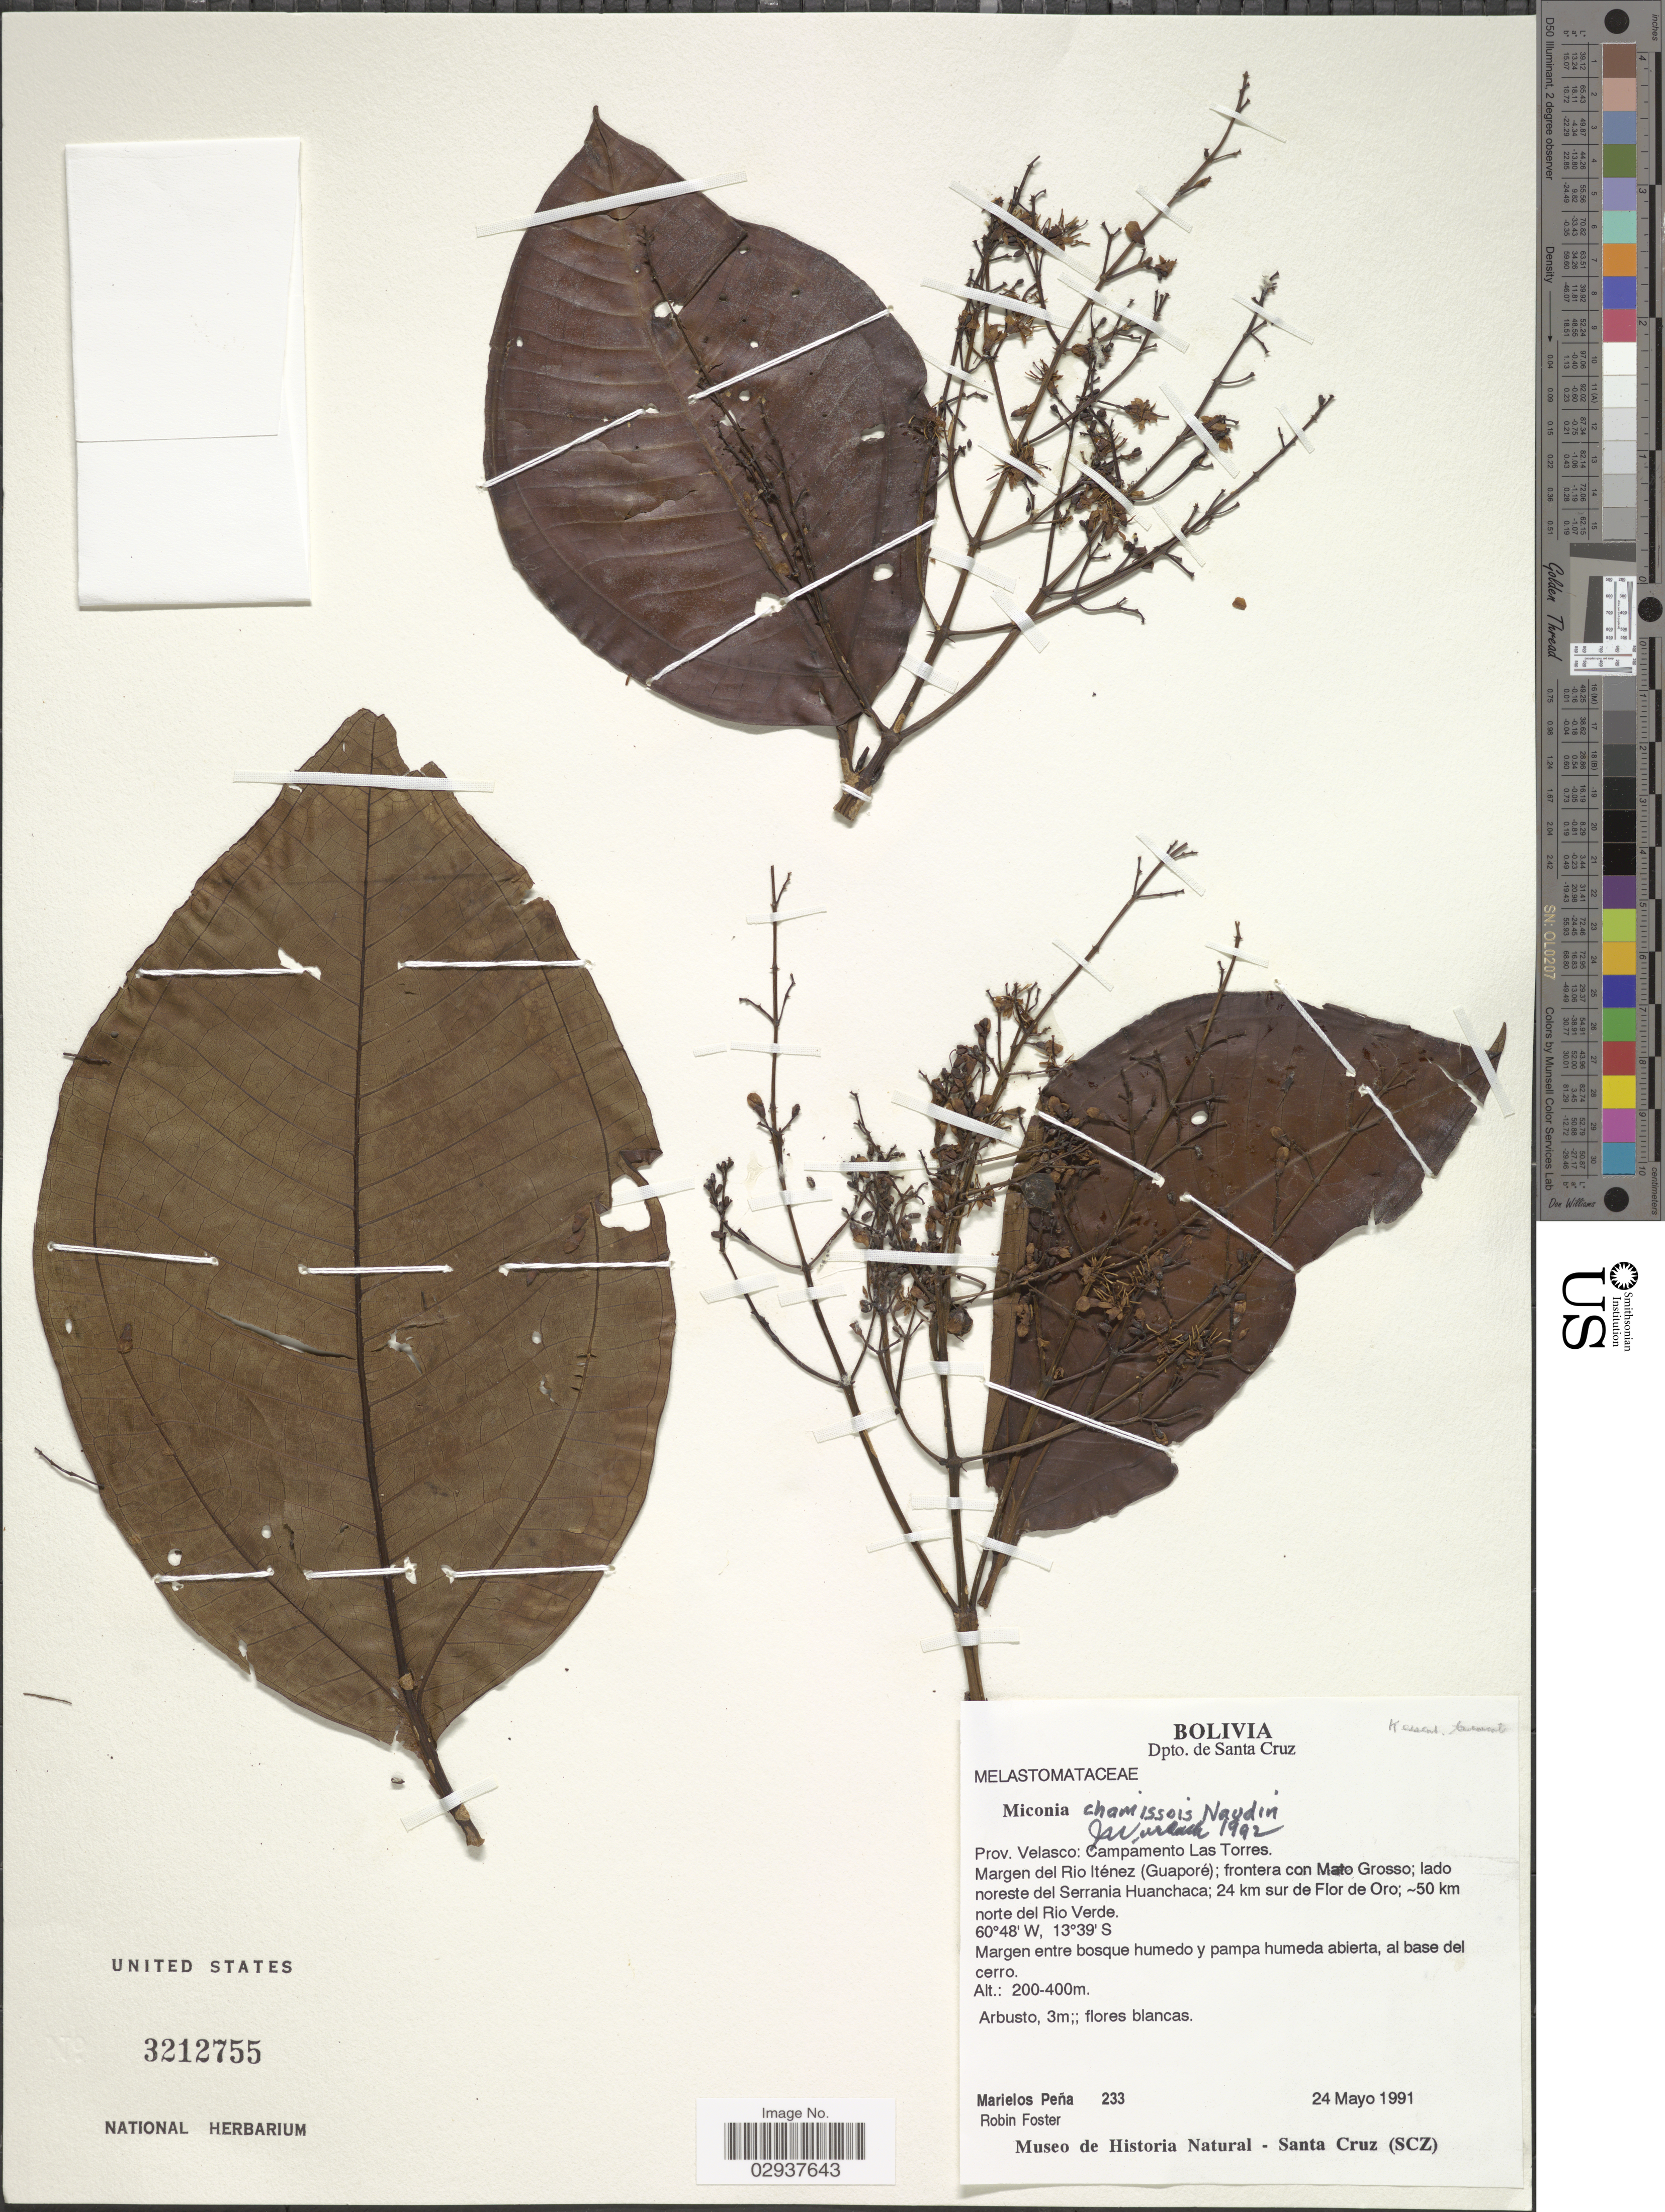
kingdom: Plantae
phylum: Tracheophyta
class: Magnoliopsida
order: Myrtales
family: Melastomataceae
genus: Miconia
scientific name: Miconia chamissois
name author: Naudin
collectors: M. Peña & R. B. Foster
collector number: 233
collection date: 1991-05-24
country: Bolivia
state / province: Santa Cruz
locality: Dpto. Santa Cruz. Prov. Velasco: Campamento Las Torres. Margen del Rio Iténez (Guaporé); frontera con Mato Grasso; lado noreste del Serrania Huanchaca; 24 km sur de Flor de Oro; ~50 km norte del Rio Verde.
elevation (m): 200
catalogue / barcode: US 3212755